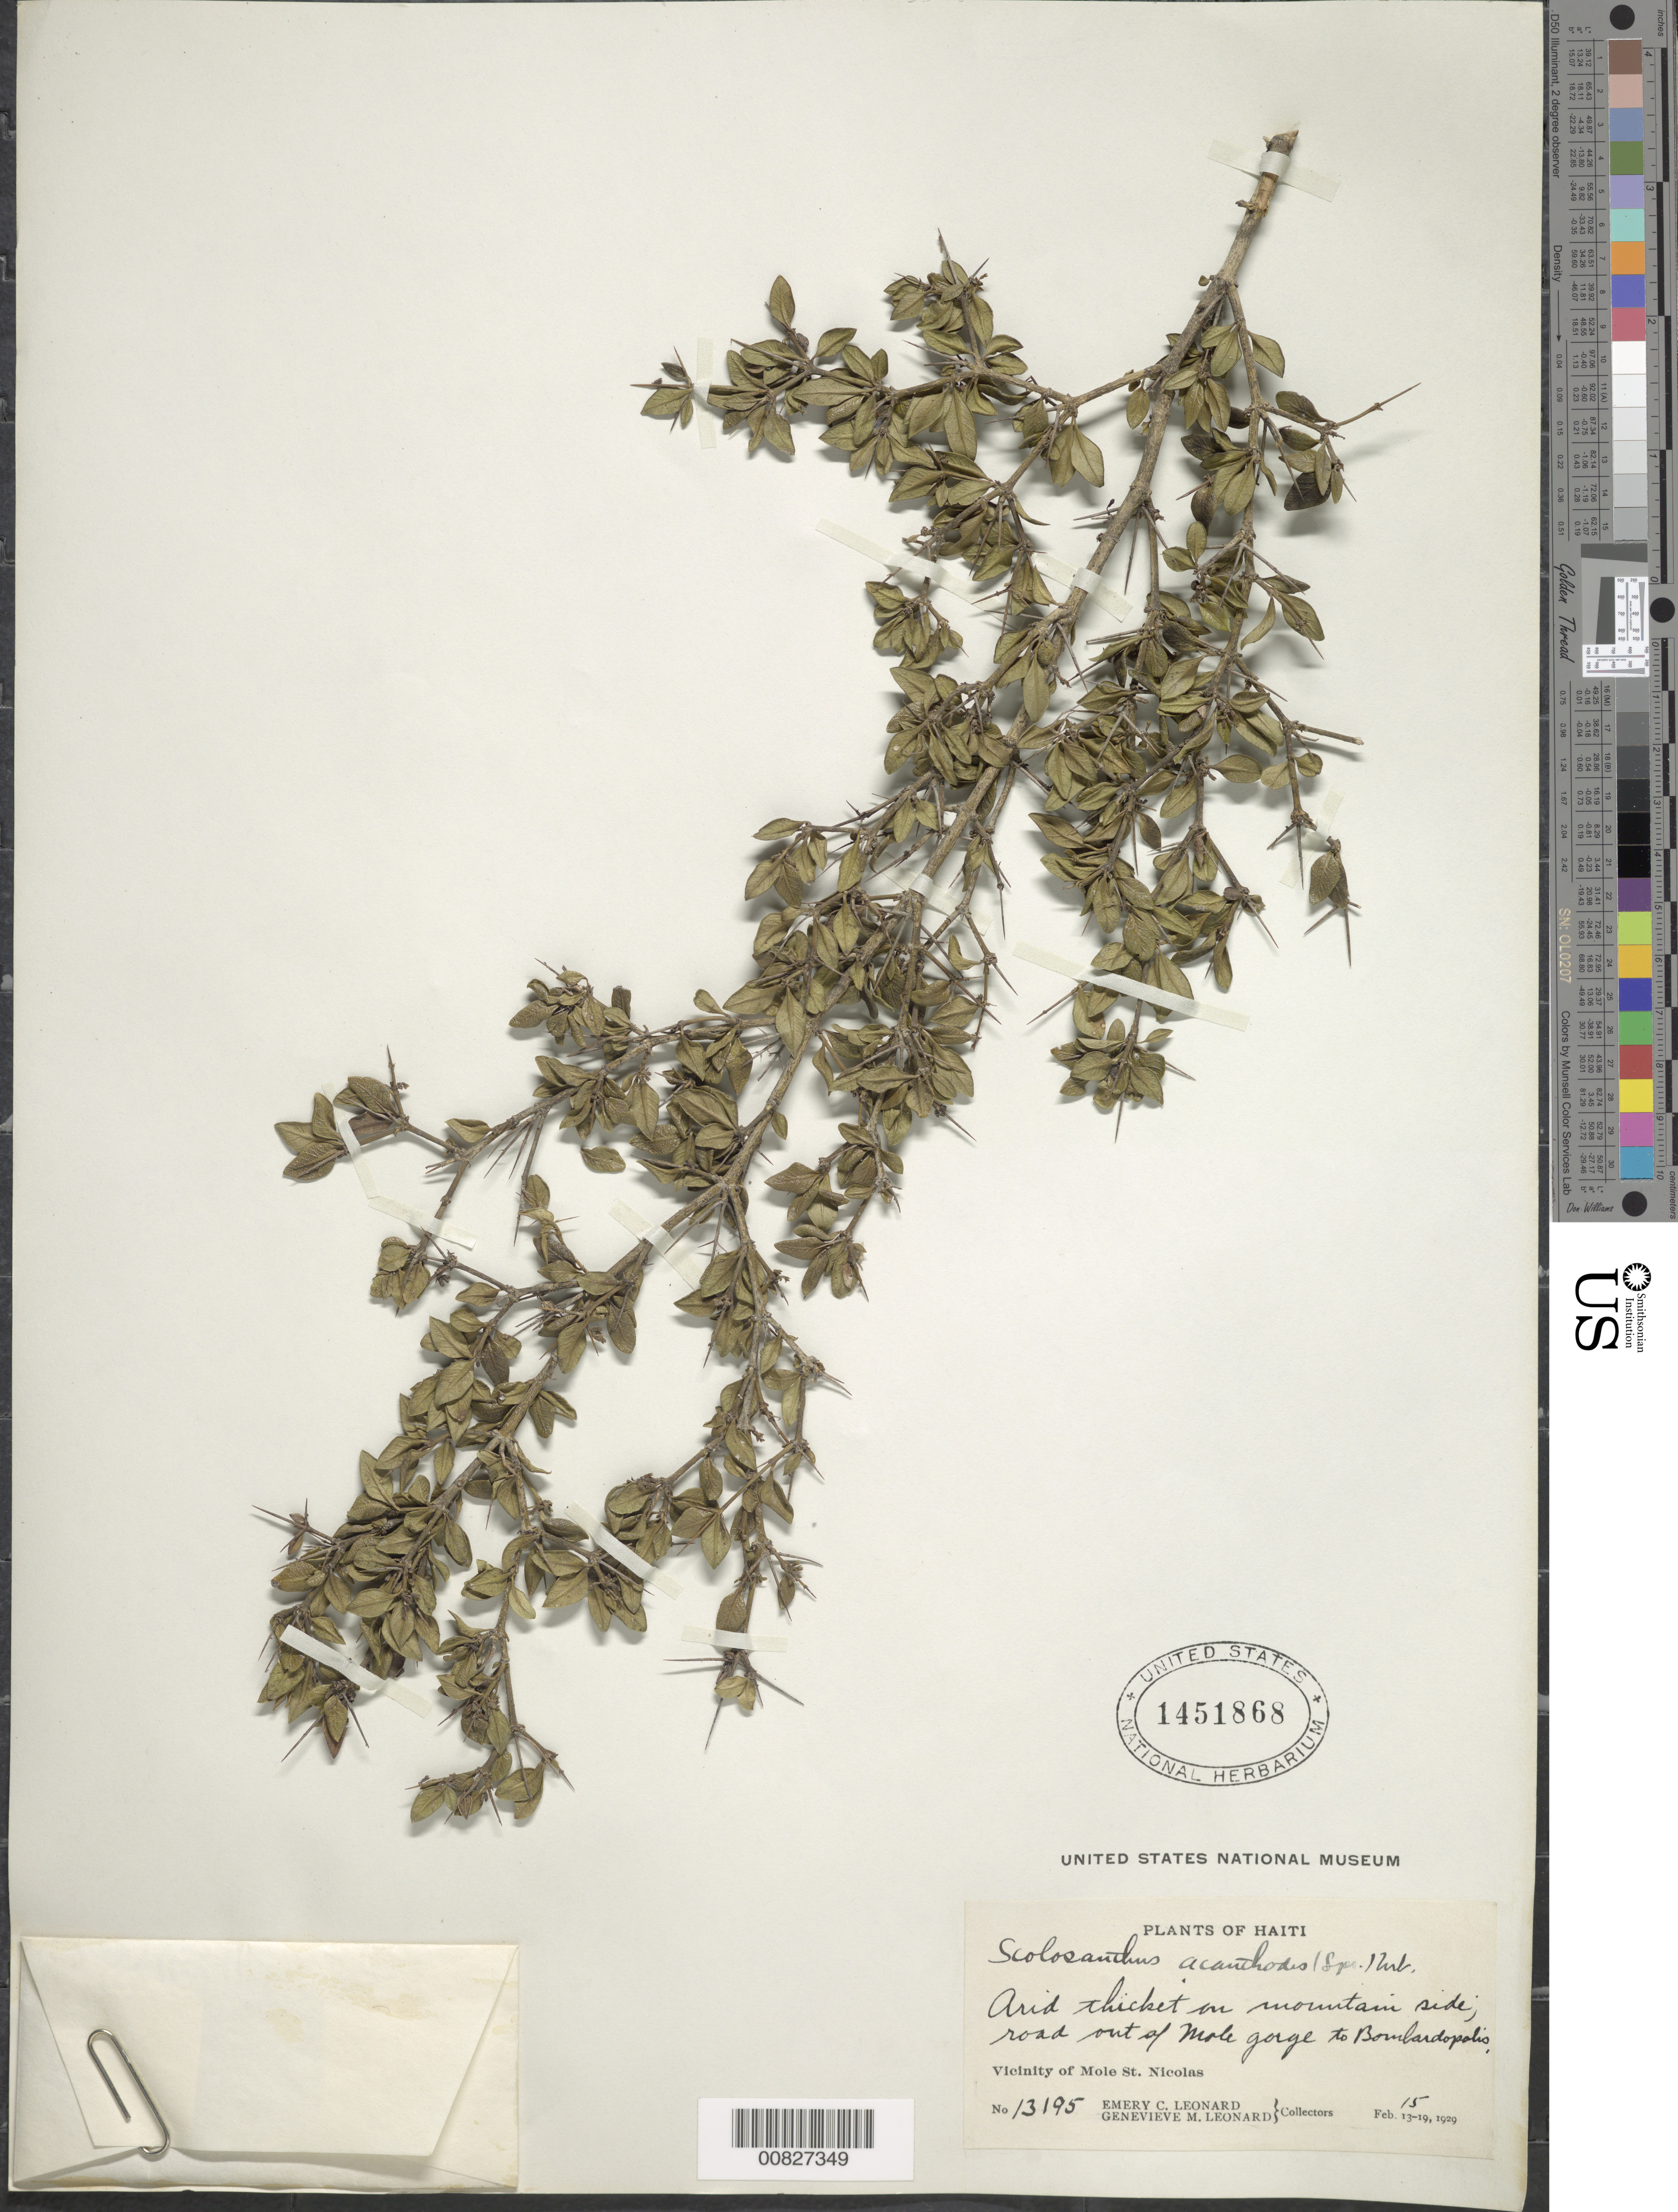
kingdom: Plantae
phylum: Tracheophyta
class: Magnoliopsida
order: Gentianales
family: Rubiaceae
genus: Scolosanthus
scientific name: Scolosanthus acanthodes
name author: (Spreng.) Urb.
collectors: E. C. Leonard & G. M. Leonard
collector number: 13195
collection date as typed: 15 Feb 1929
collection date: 1929-02-15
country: Haiti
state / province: Nord-Ouest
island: Hispaniola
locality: Vicinity of Mole St. Nicolas, road out of Mole Gorge to Bombardopolis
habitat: Arid thicket on mountain side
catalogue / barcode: US 1451868